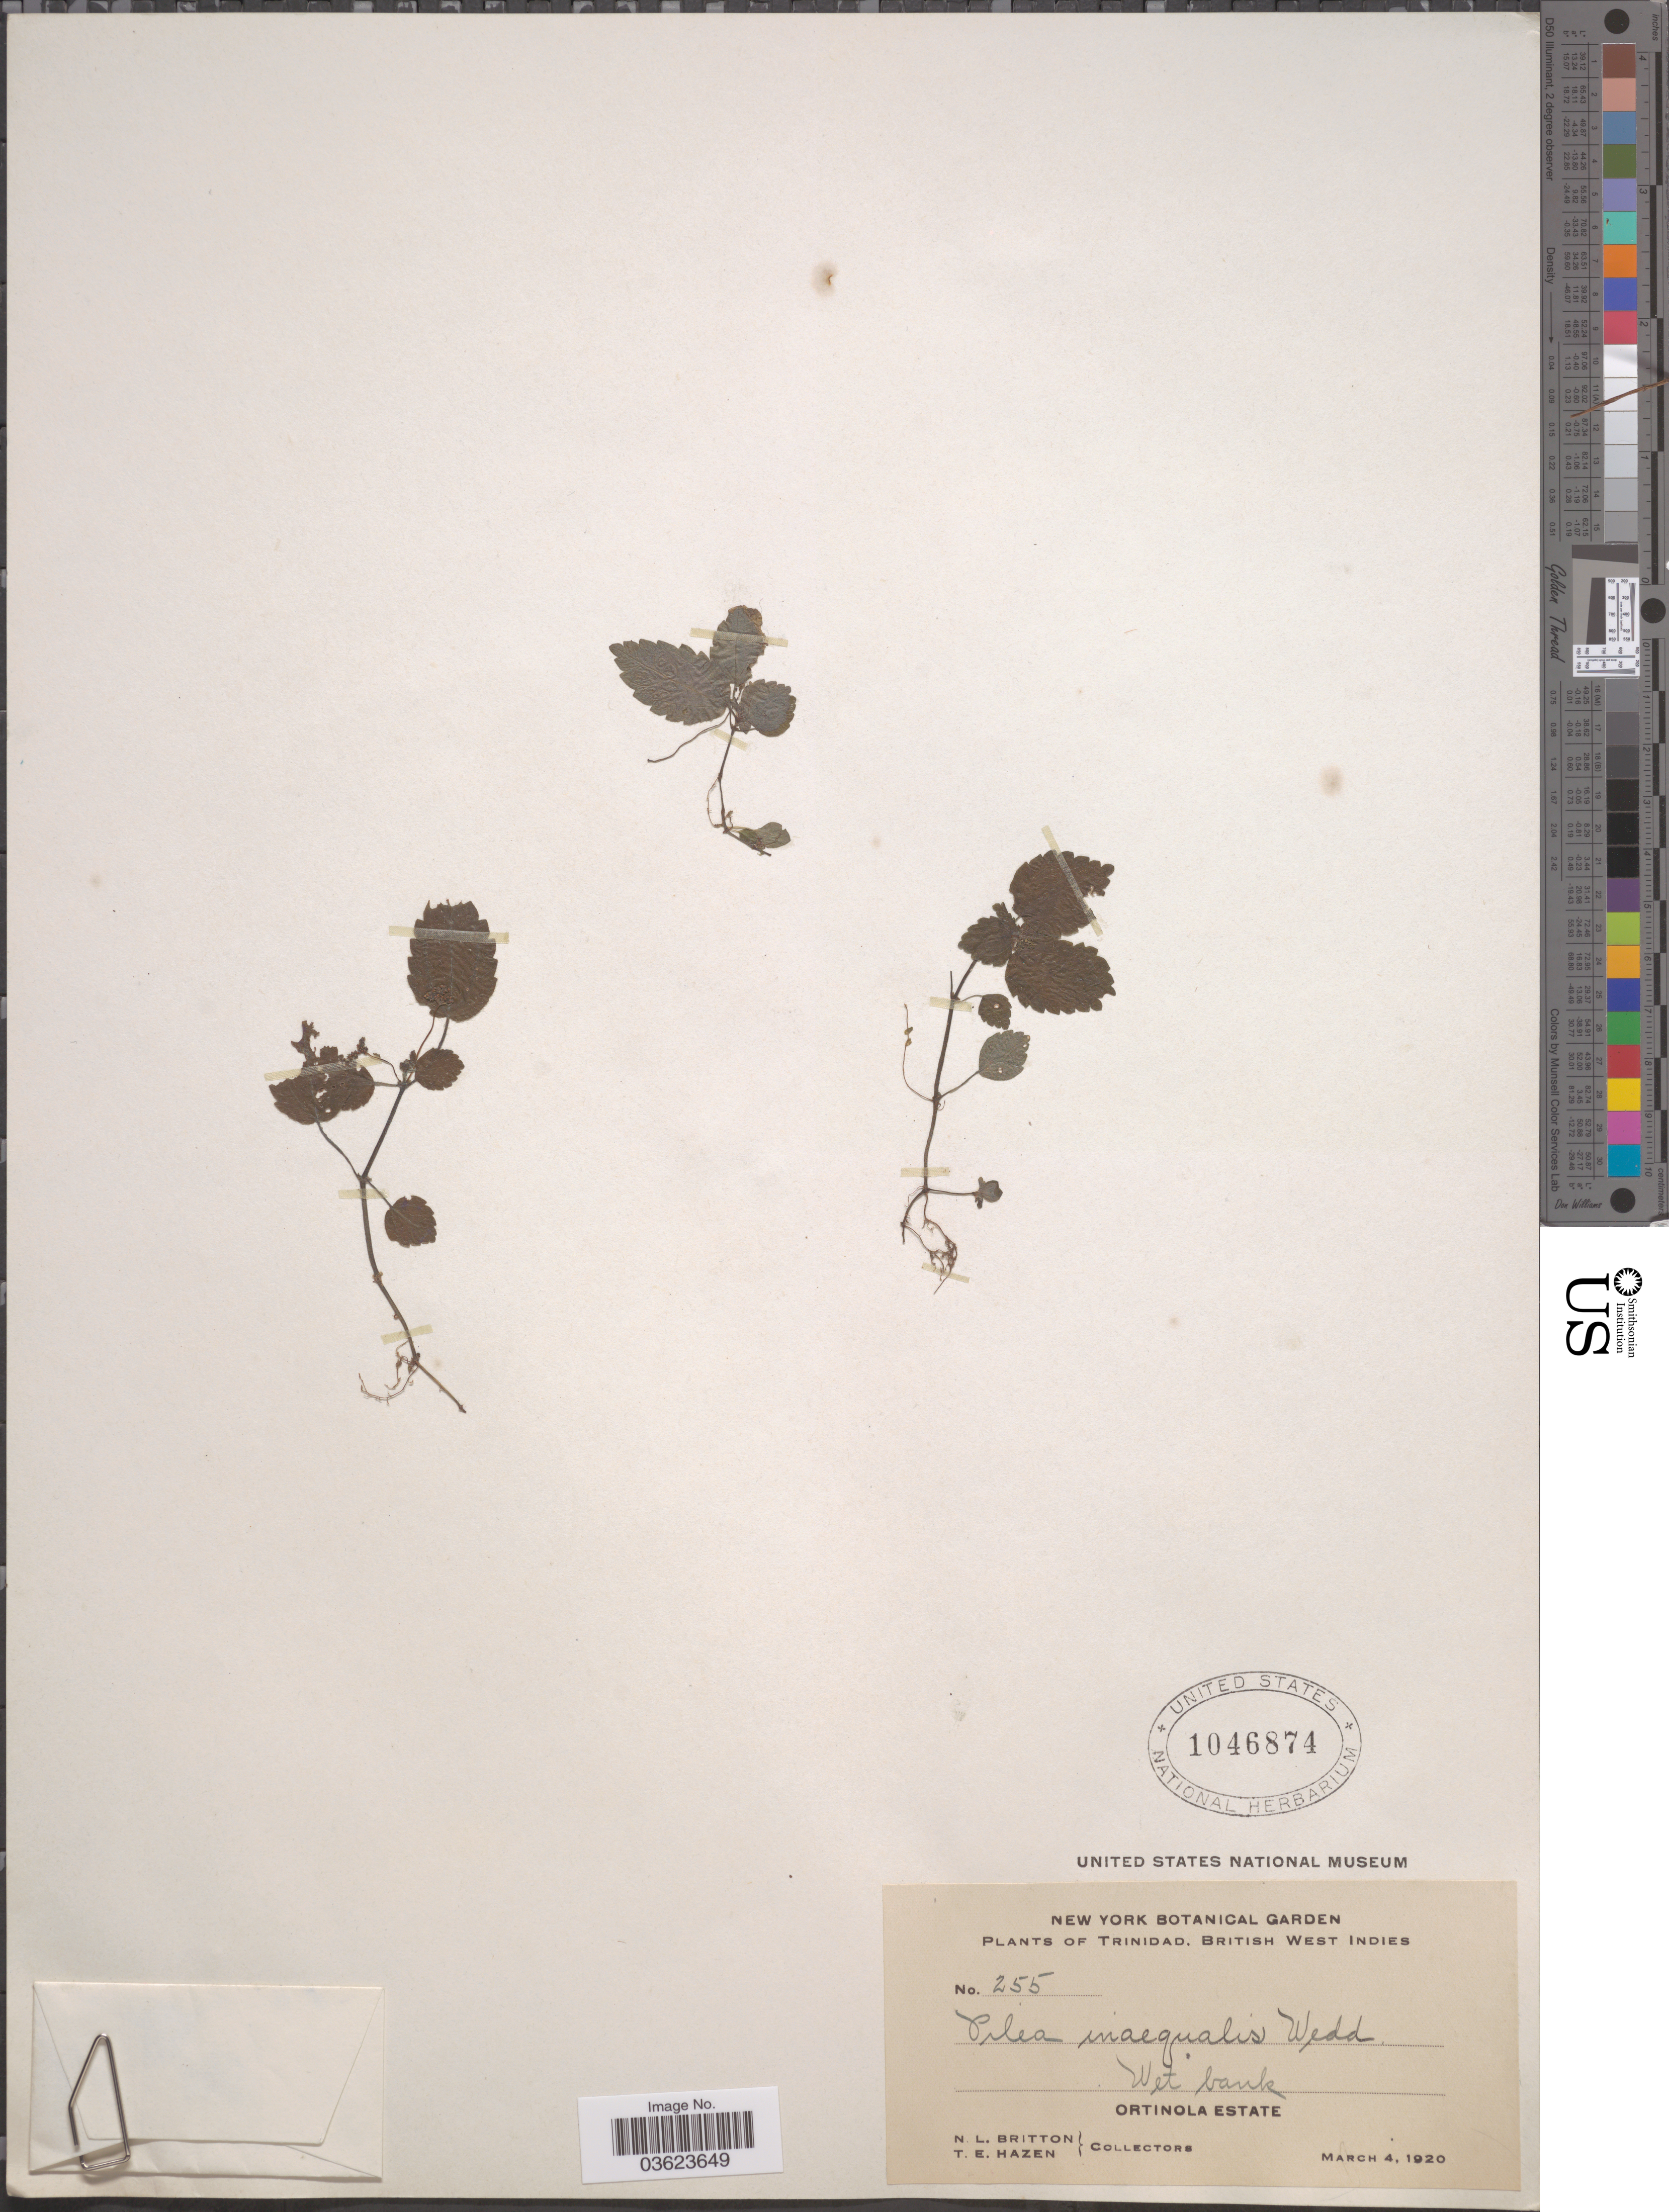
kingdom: Plantae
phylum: Tracheophyta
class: Magnoliopsida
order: Rosales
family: Urticaceae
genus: Pilea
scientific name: Pilea inaequalis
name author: (Juss. ex Poir.) Wedd.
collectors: N. Britton & T. E. Hazen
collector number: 255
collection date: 1920-03-04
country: Trinidad and Tobago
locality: Trinidad, British West Indies. Ortinola Estate.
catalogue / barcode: US 1046874